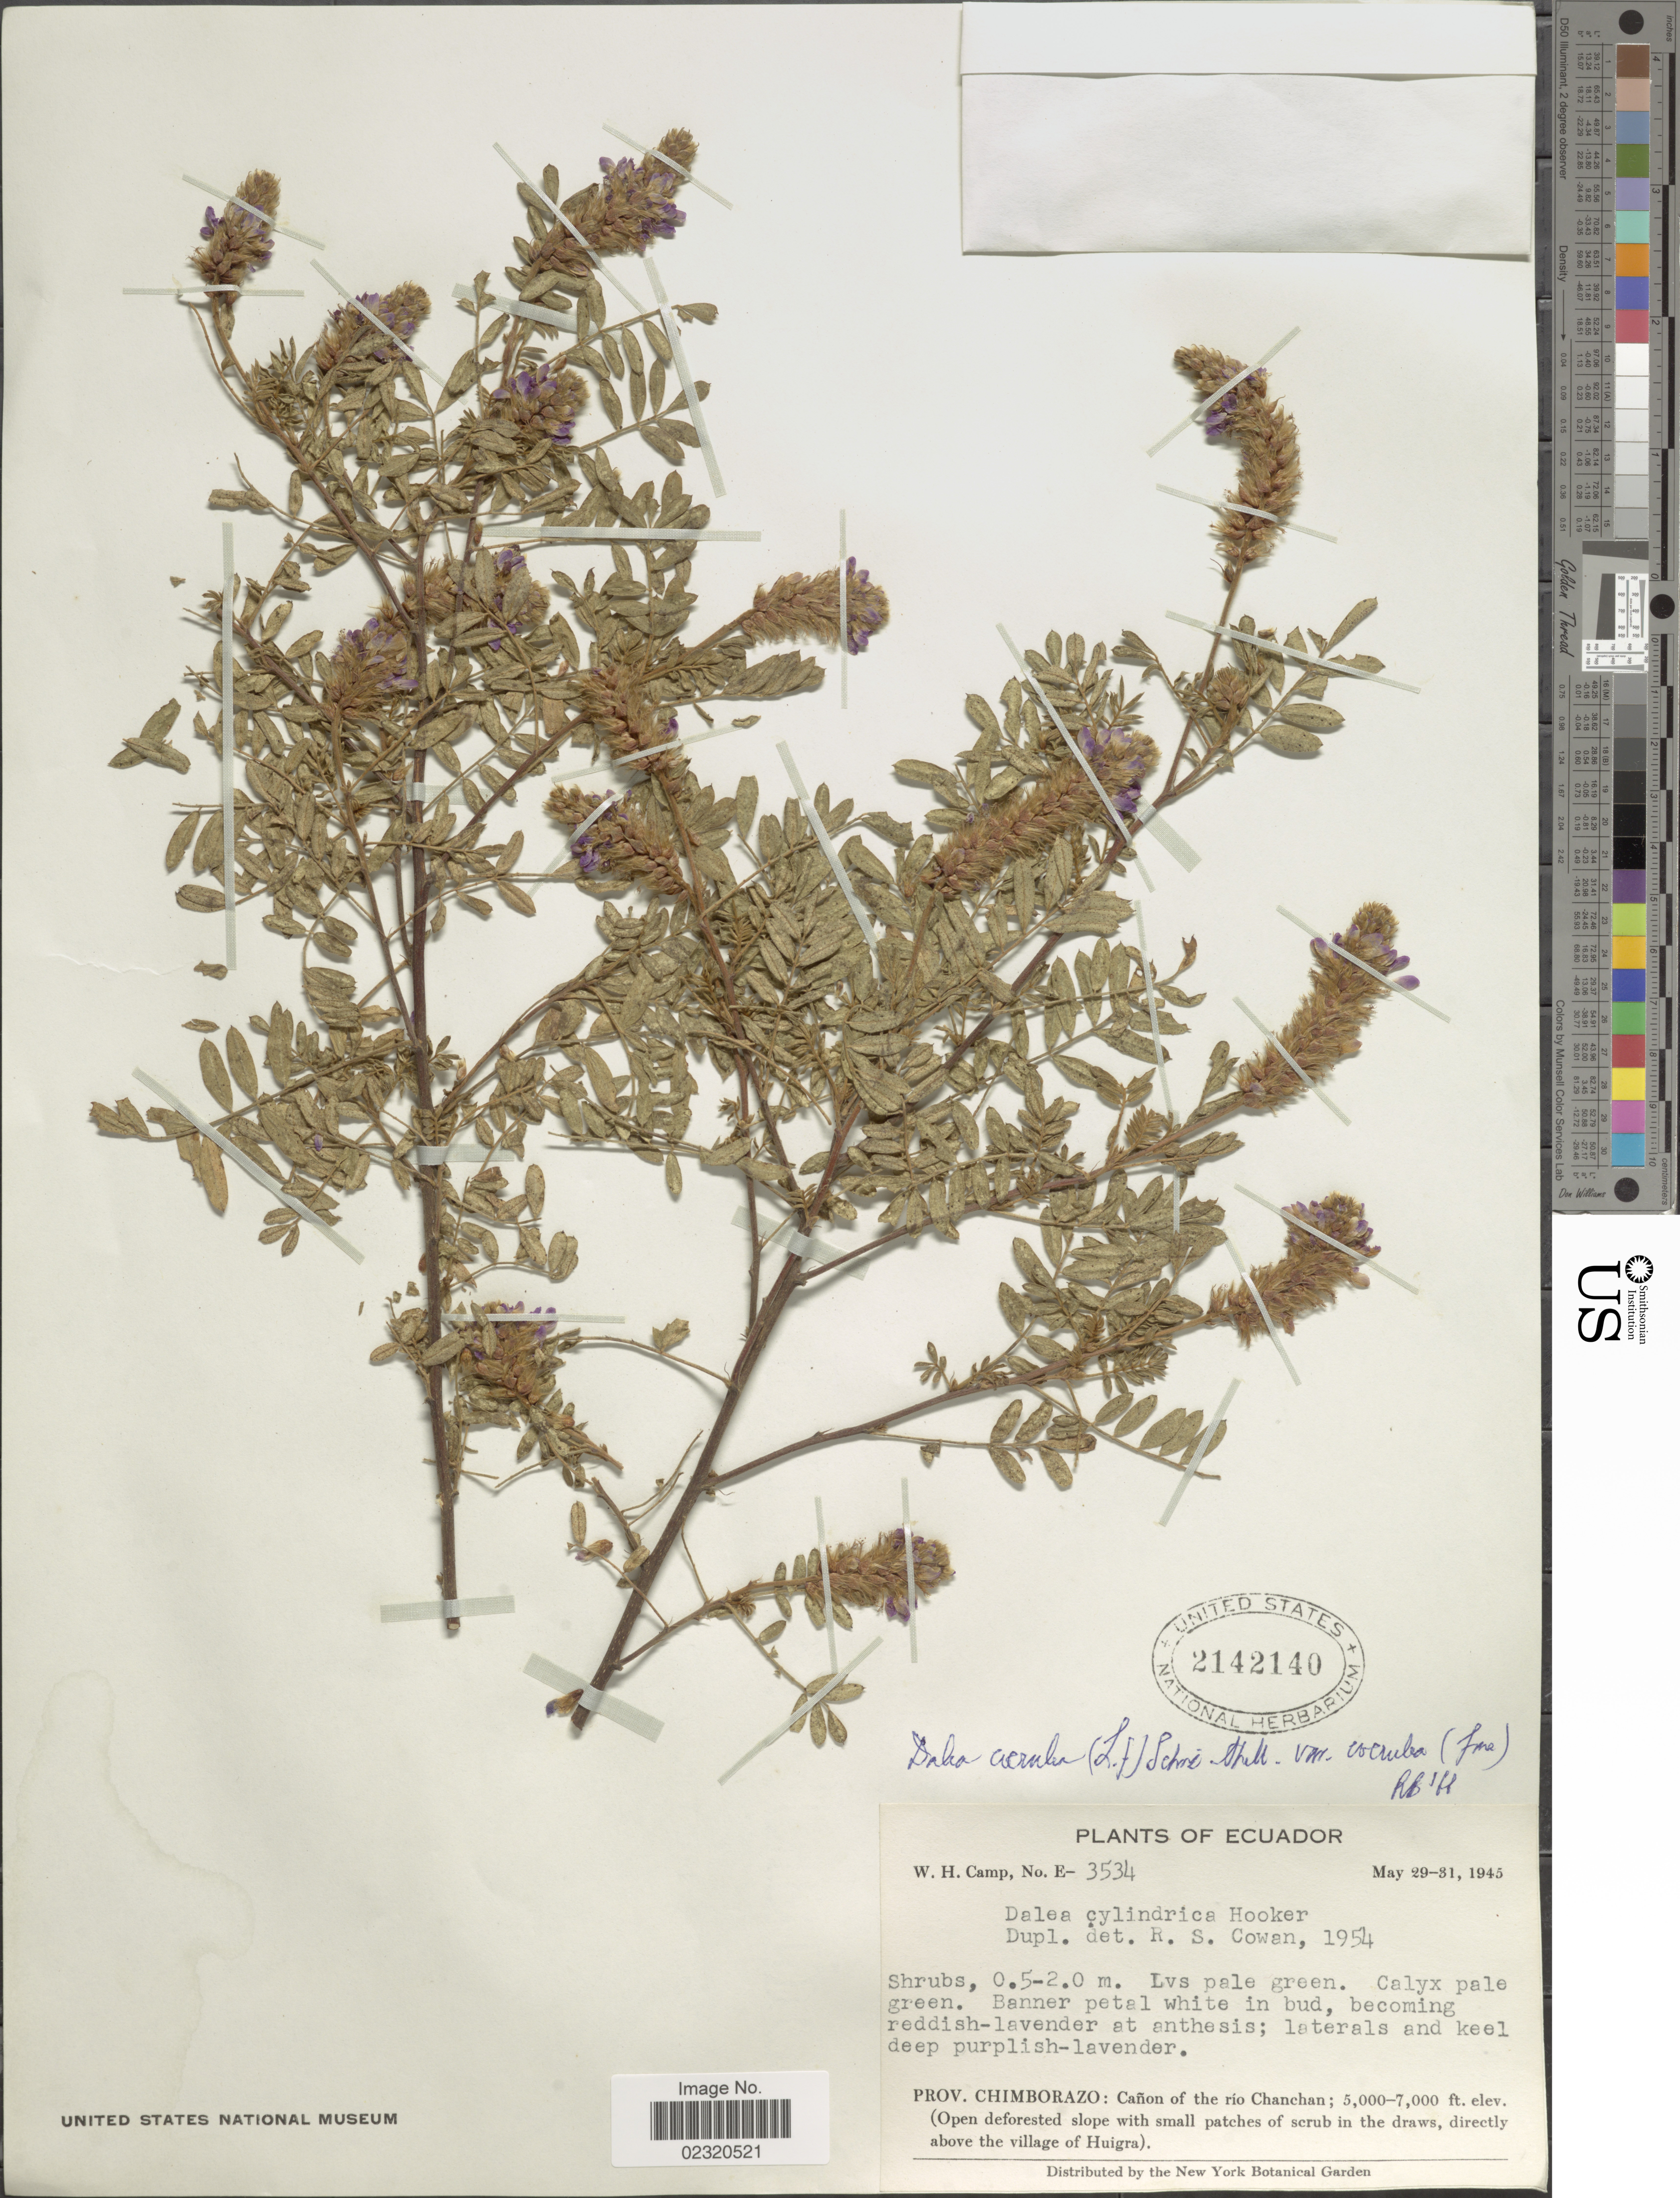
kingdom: Plantae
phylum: Tracheophyta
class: Magnoliopsida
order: Fabales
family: Fabaceae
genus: Dalea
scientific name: Dalea coerulea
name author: (L. f.) Schinz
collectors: W. H. Camp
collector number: E3534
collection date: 1945-05-29/1945-05-31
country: Ecuador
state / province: Chimborazo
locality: Canon of the Rio Chanchan, above the village of Huigra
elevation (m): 1524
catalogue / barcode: US 2142140